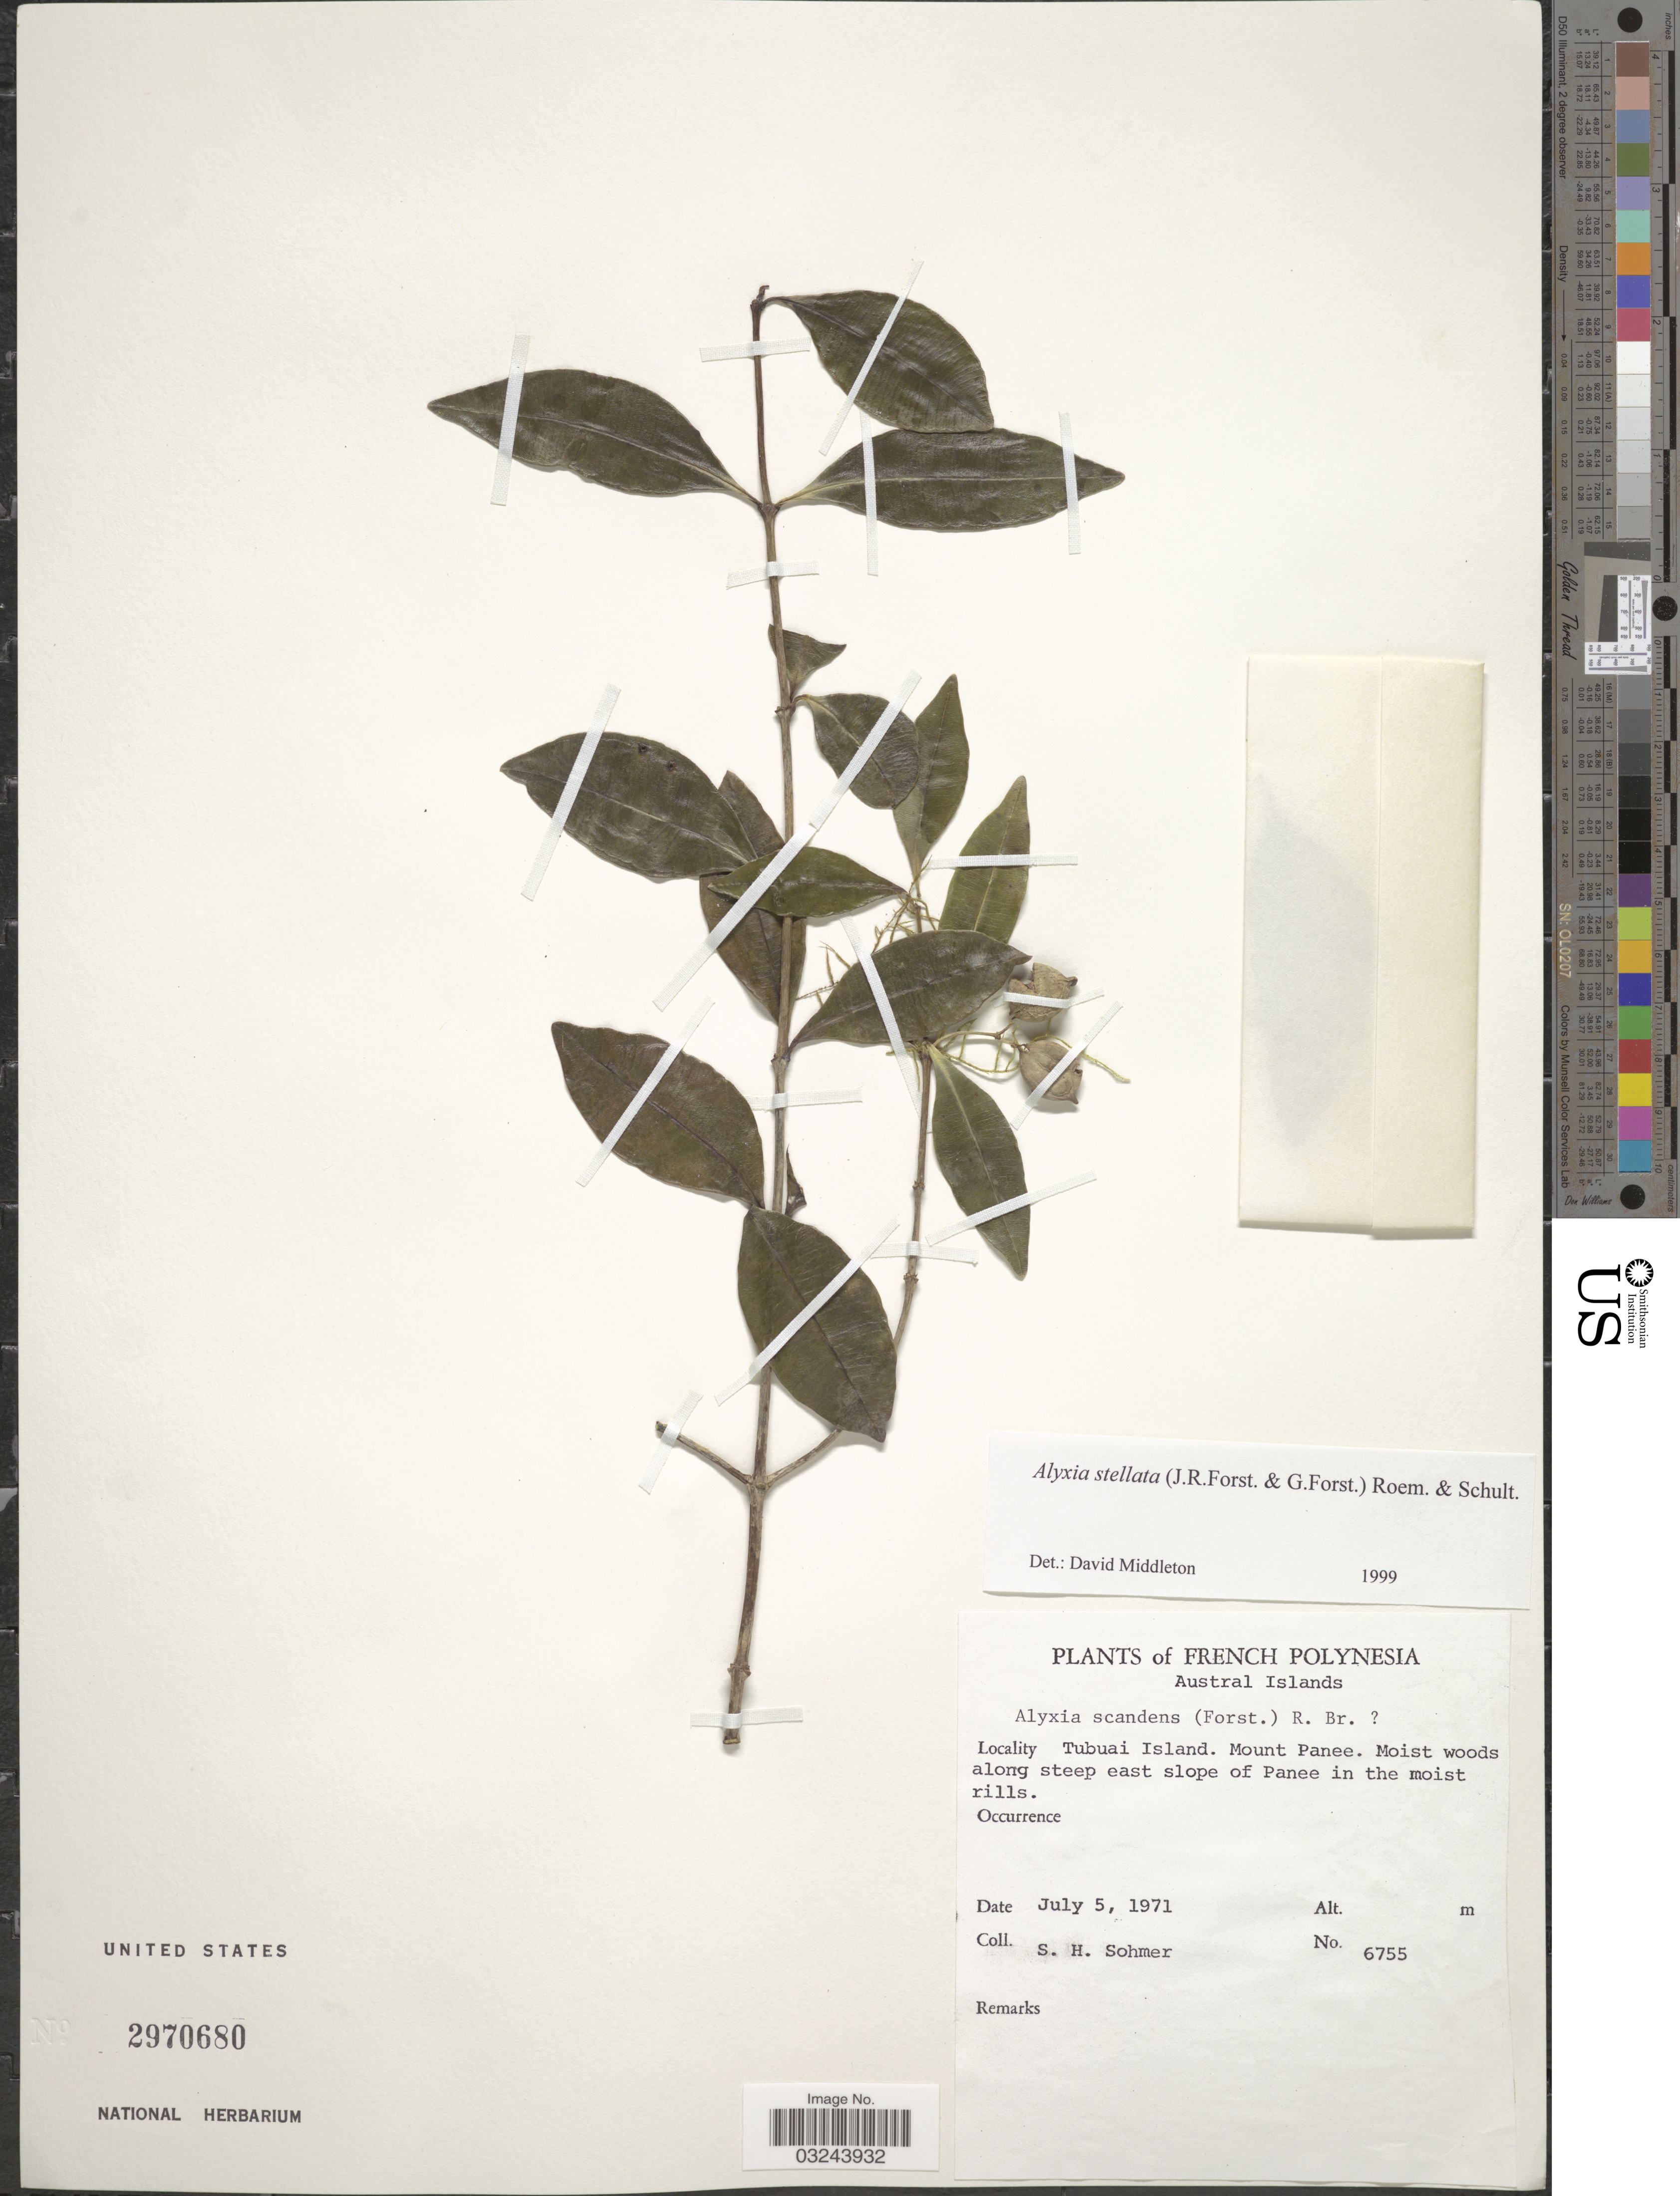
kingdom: Plantae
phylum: Tracheophyta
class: Magnoliopsida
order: Gentianales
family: Apocynaceae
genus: Alyxia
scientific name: Alyxia stellata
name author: (J.R. Forst. & G. Forst.) Roem. & Schult.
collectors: S. H. Sohmer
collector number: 6755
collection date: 1971-07-05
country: French Polynesia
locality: Austral Islands. Tubuai Island. Mount Panee. Moist woods along steep east slope of Panee in the moist rills.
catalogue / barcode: US 2970680